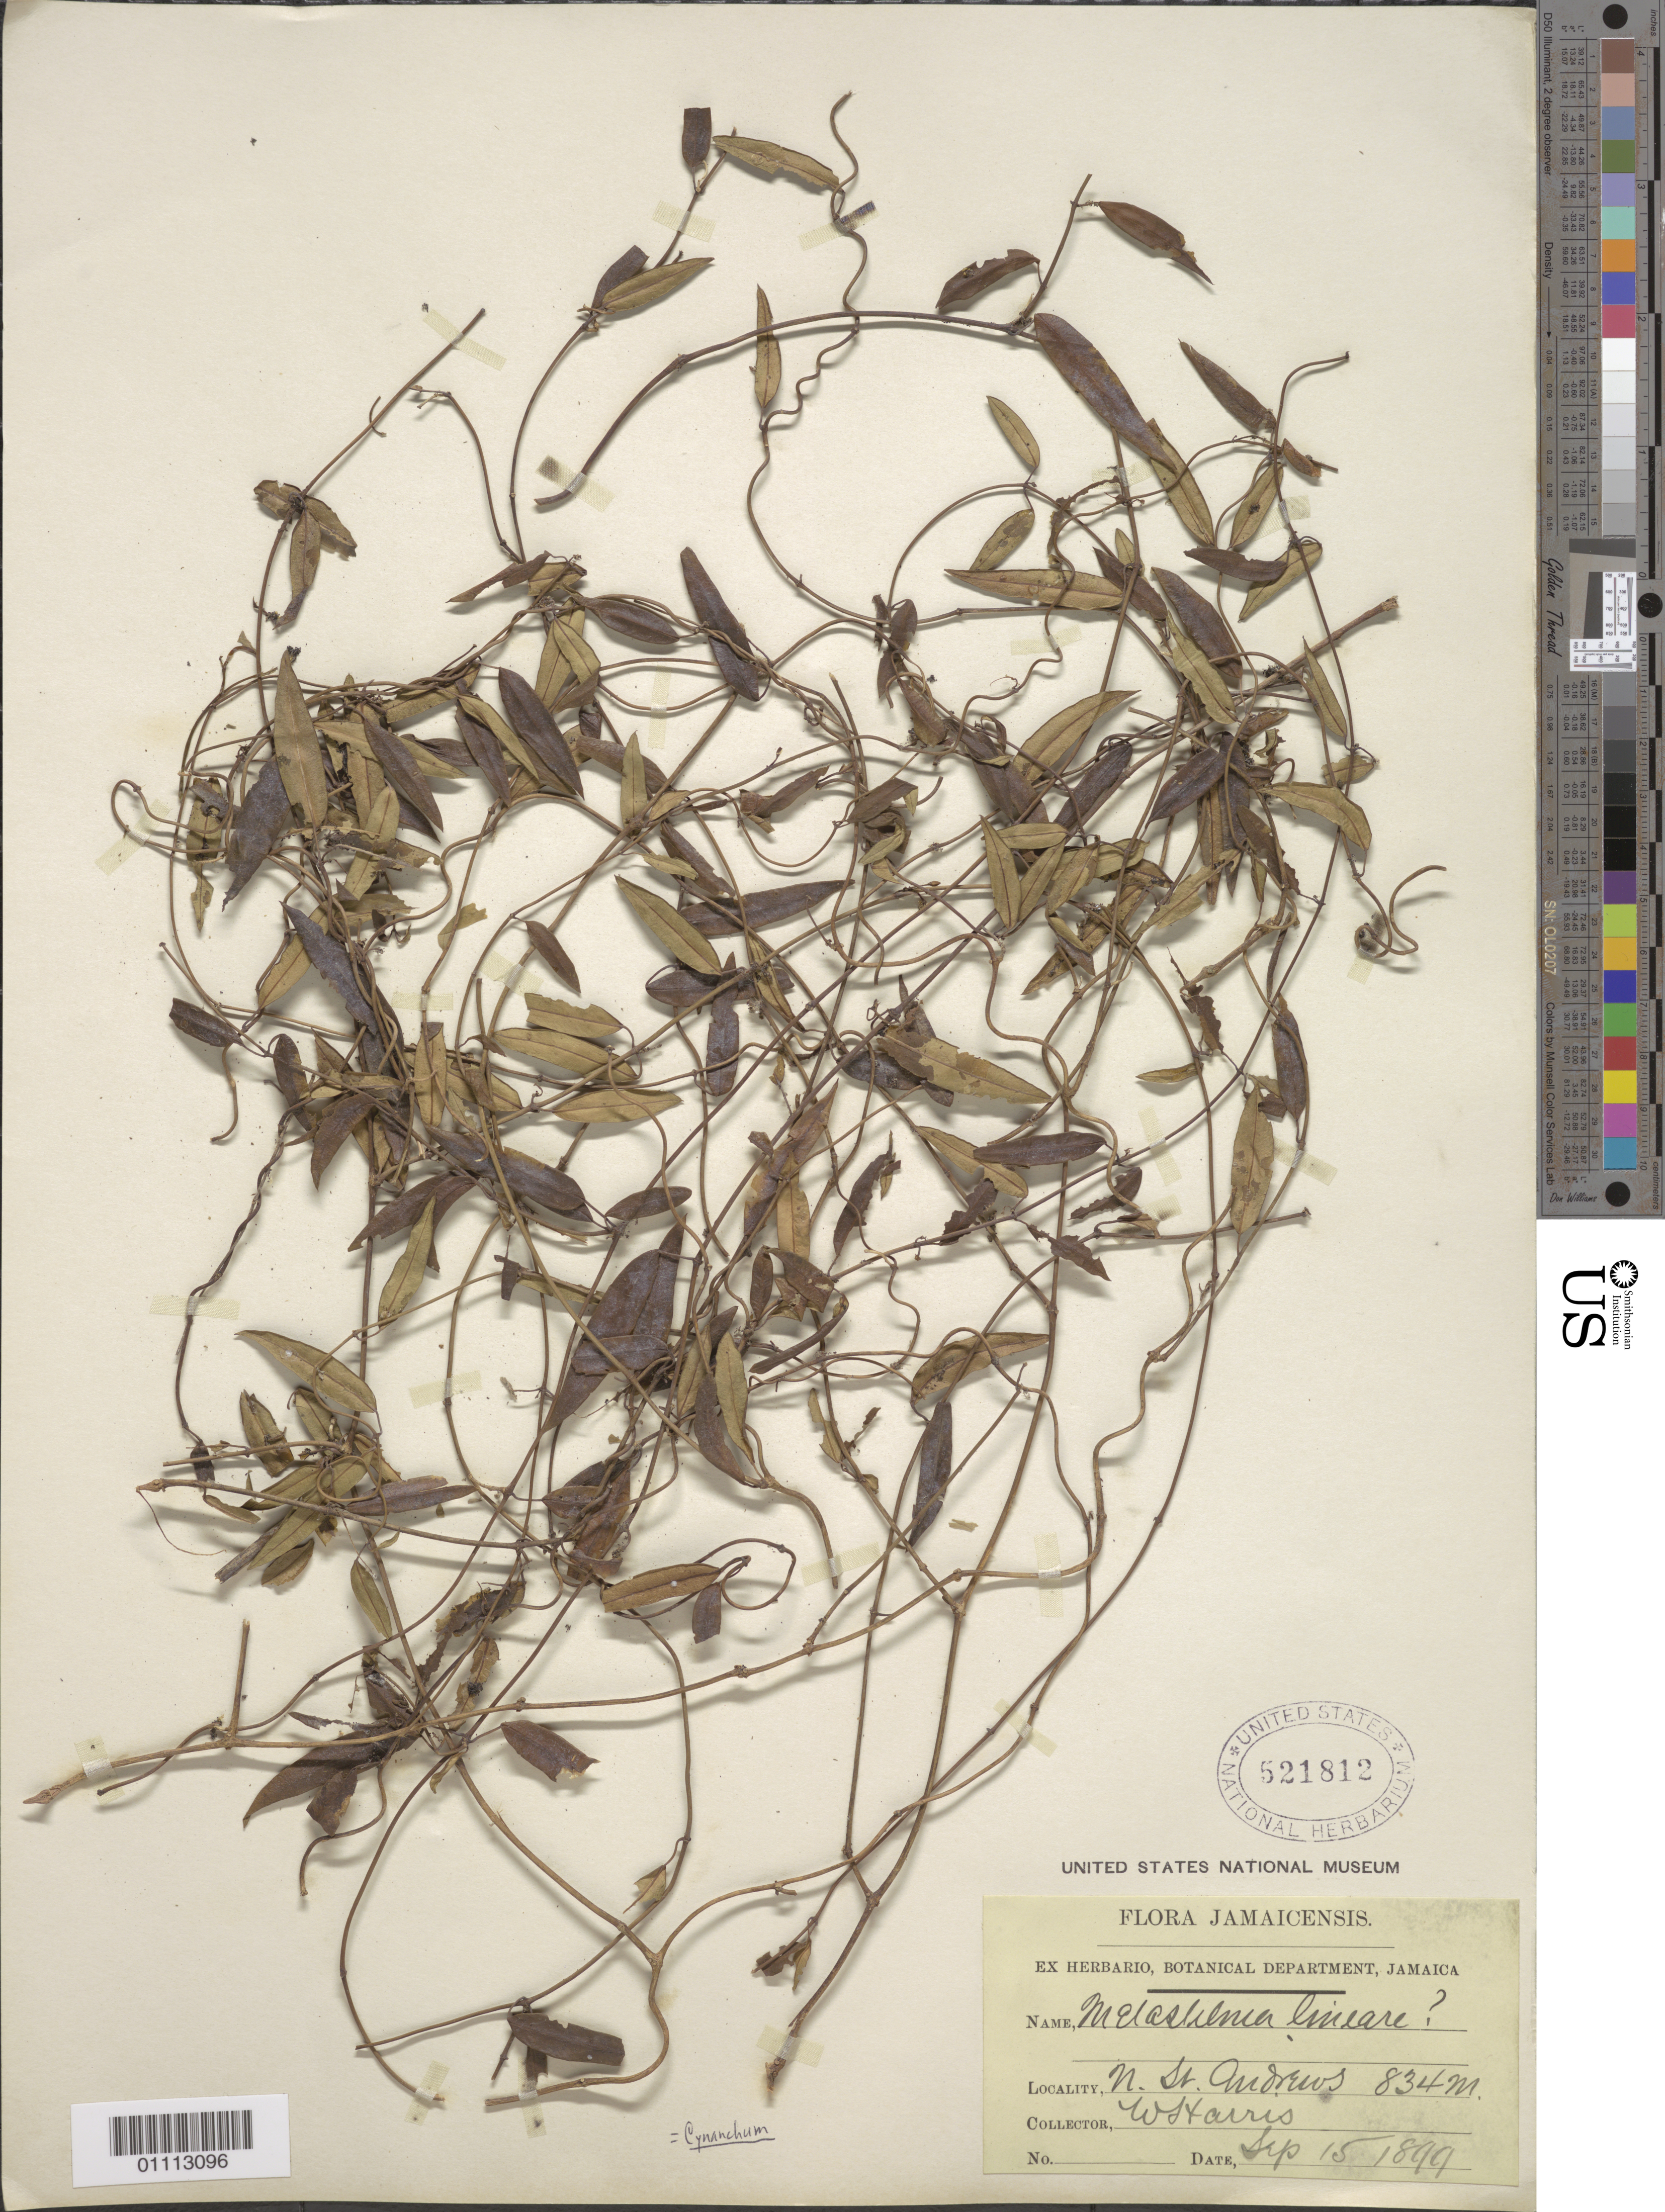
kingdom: Plantae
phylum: Tracheophyta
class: Magnoliopsida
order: Gentianales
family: Apocynaceae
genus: Cynanchum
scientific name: Cynanchum sp.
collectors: W. Harris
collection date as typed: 15 Sep 1899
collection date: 1899-09-15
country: Jamaica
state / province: Saint Andrew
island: Jamaica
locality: N. St. Andrews.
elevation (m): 834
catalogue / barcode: US 521812